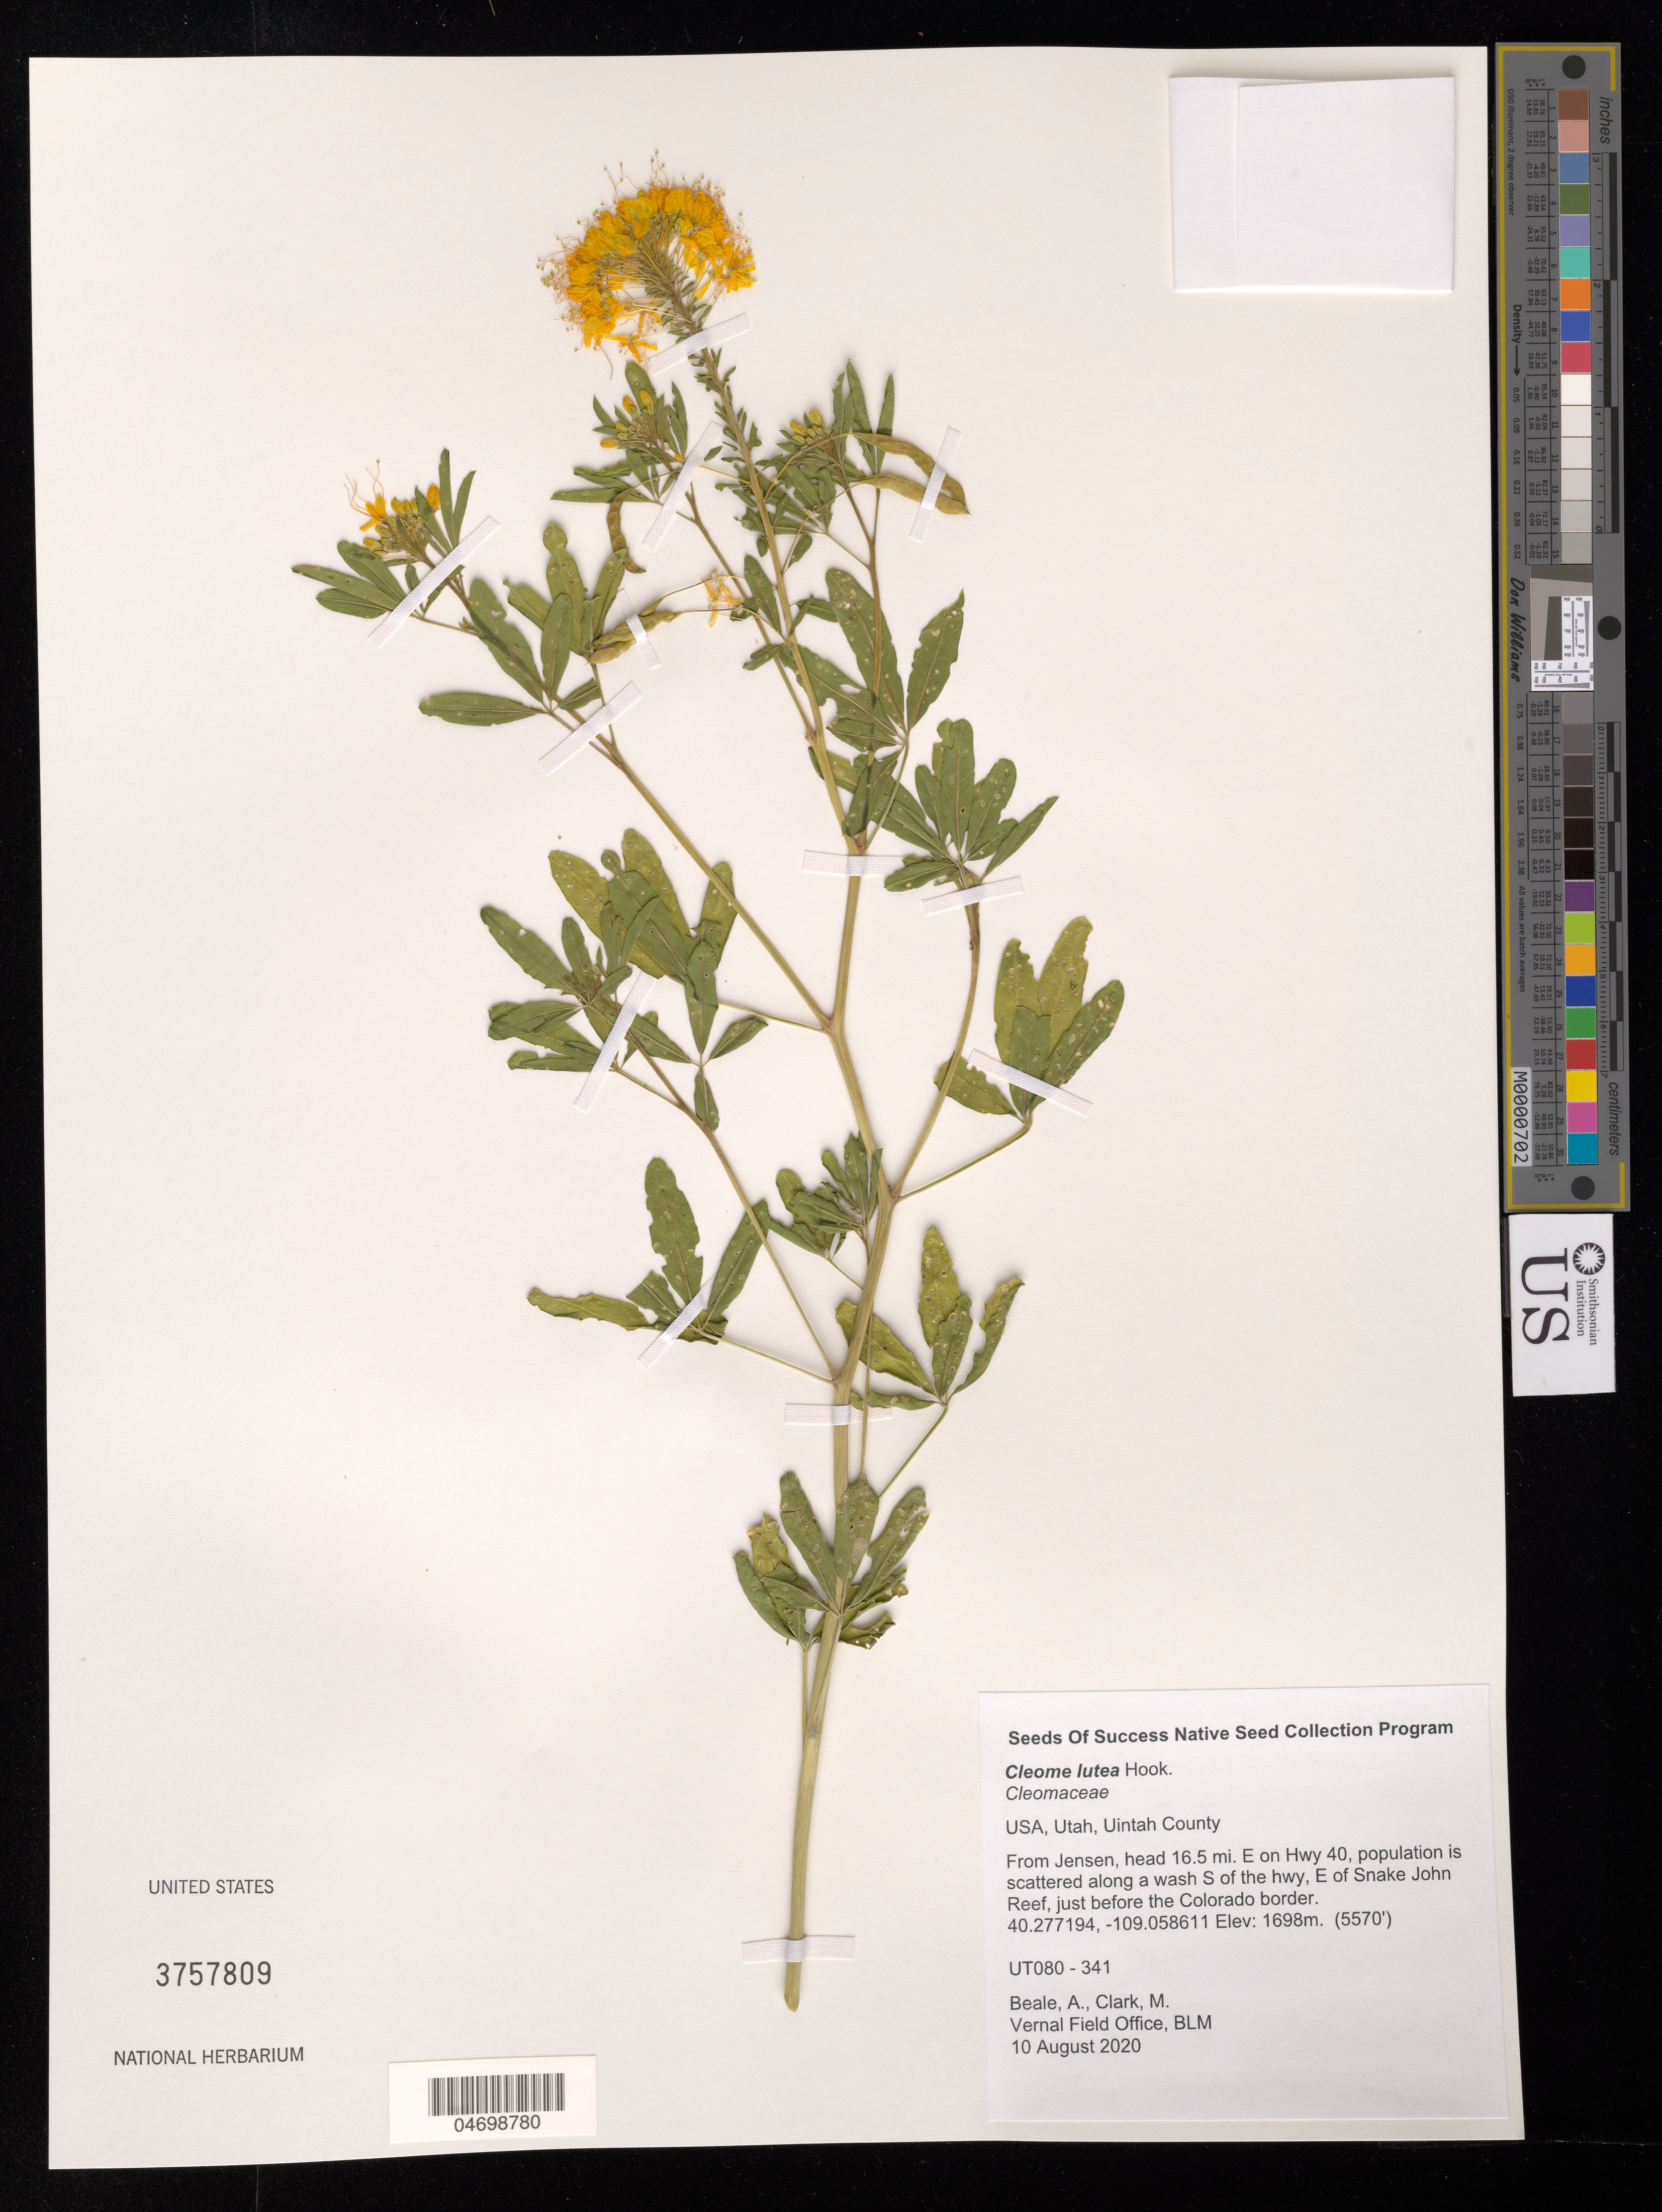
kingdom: Plantae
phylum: Tracheophyta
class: Magnoliopsida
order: Brassicales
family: Cleomaceae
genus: Cleomella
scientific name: Cleomella lutea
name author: (Hook.) Roalson & J.C. Hall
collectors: A. Beale & M. Clark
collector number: UT080-341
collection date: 2020-08-10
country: United States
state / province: Utah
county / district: Uintah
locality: Just before the Colorado border, E of Snake John Reef, along a wash S of Hwy 40.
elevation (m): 1698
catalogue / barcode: US 3757809